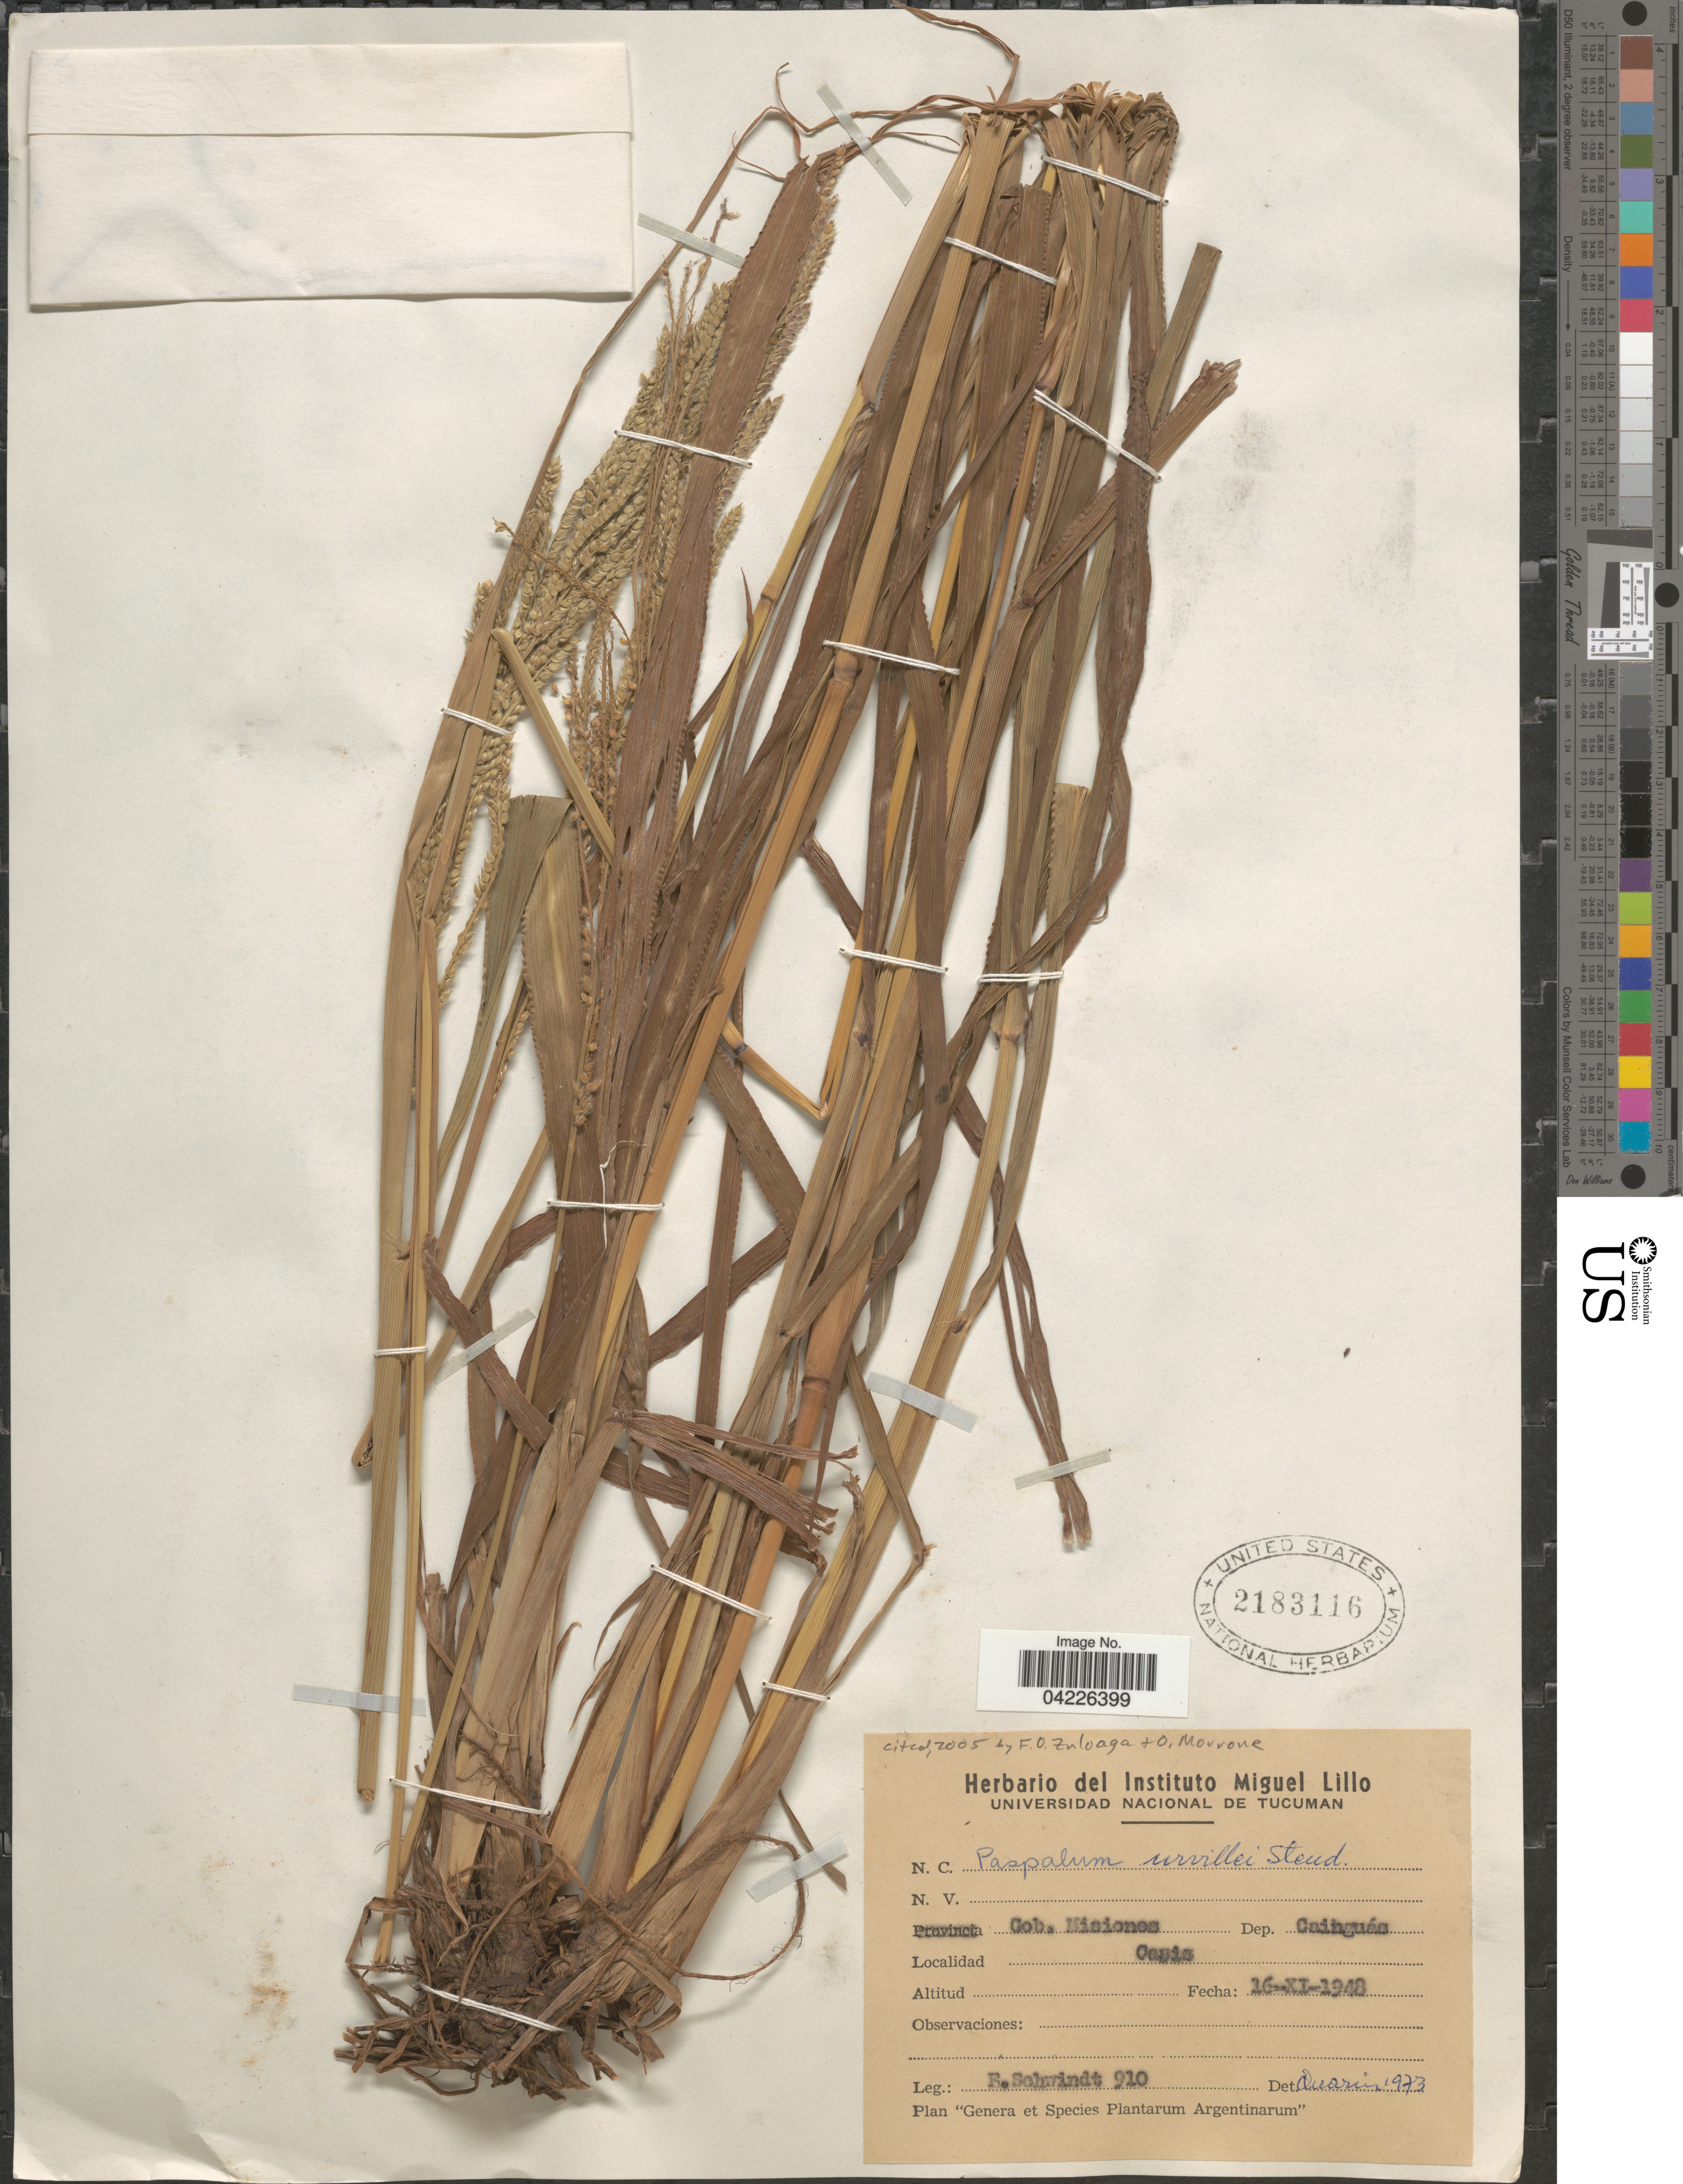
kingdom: Plantae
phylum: Tracheophyta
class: Liliopsida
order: Poales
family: Poaceae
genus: Paspalum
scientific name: Paspalum urvillei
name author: Steud.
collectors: E. Schwindt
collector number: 910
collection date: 1948-11-16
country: Argentina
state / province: Misiones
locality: Gob. Misiones. Dep. Cainguás. Oasis.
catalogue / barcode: US 2183116